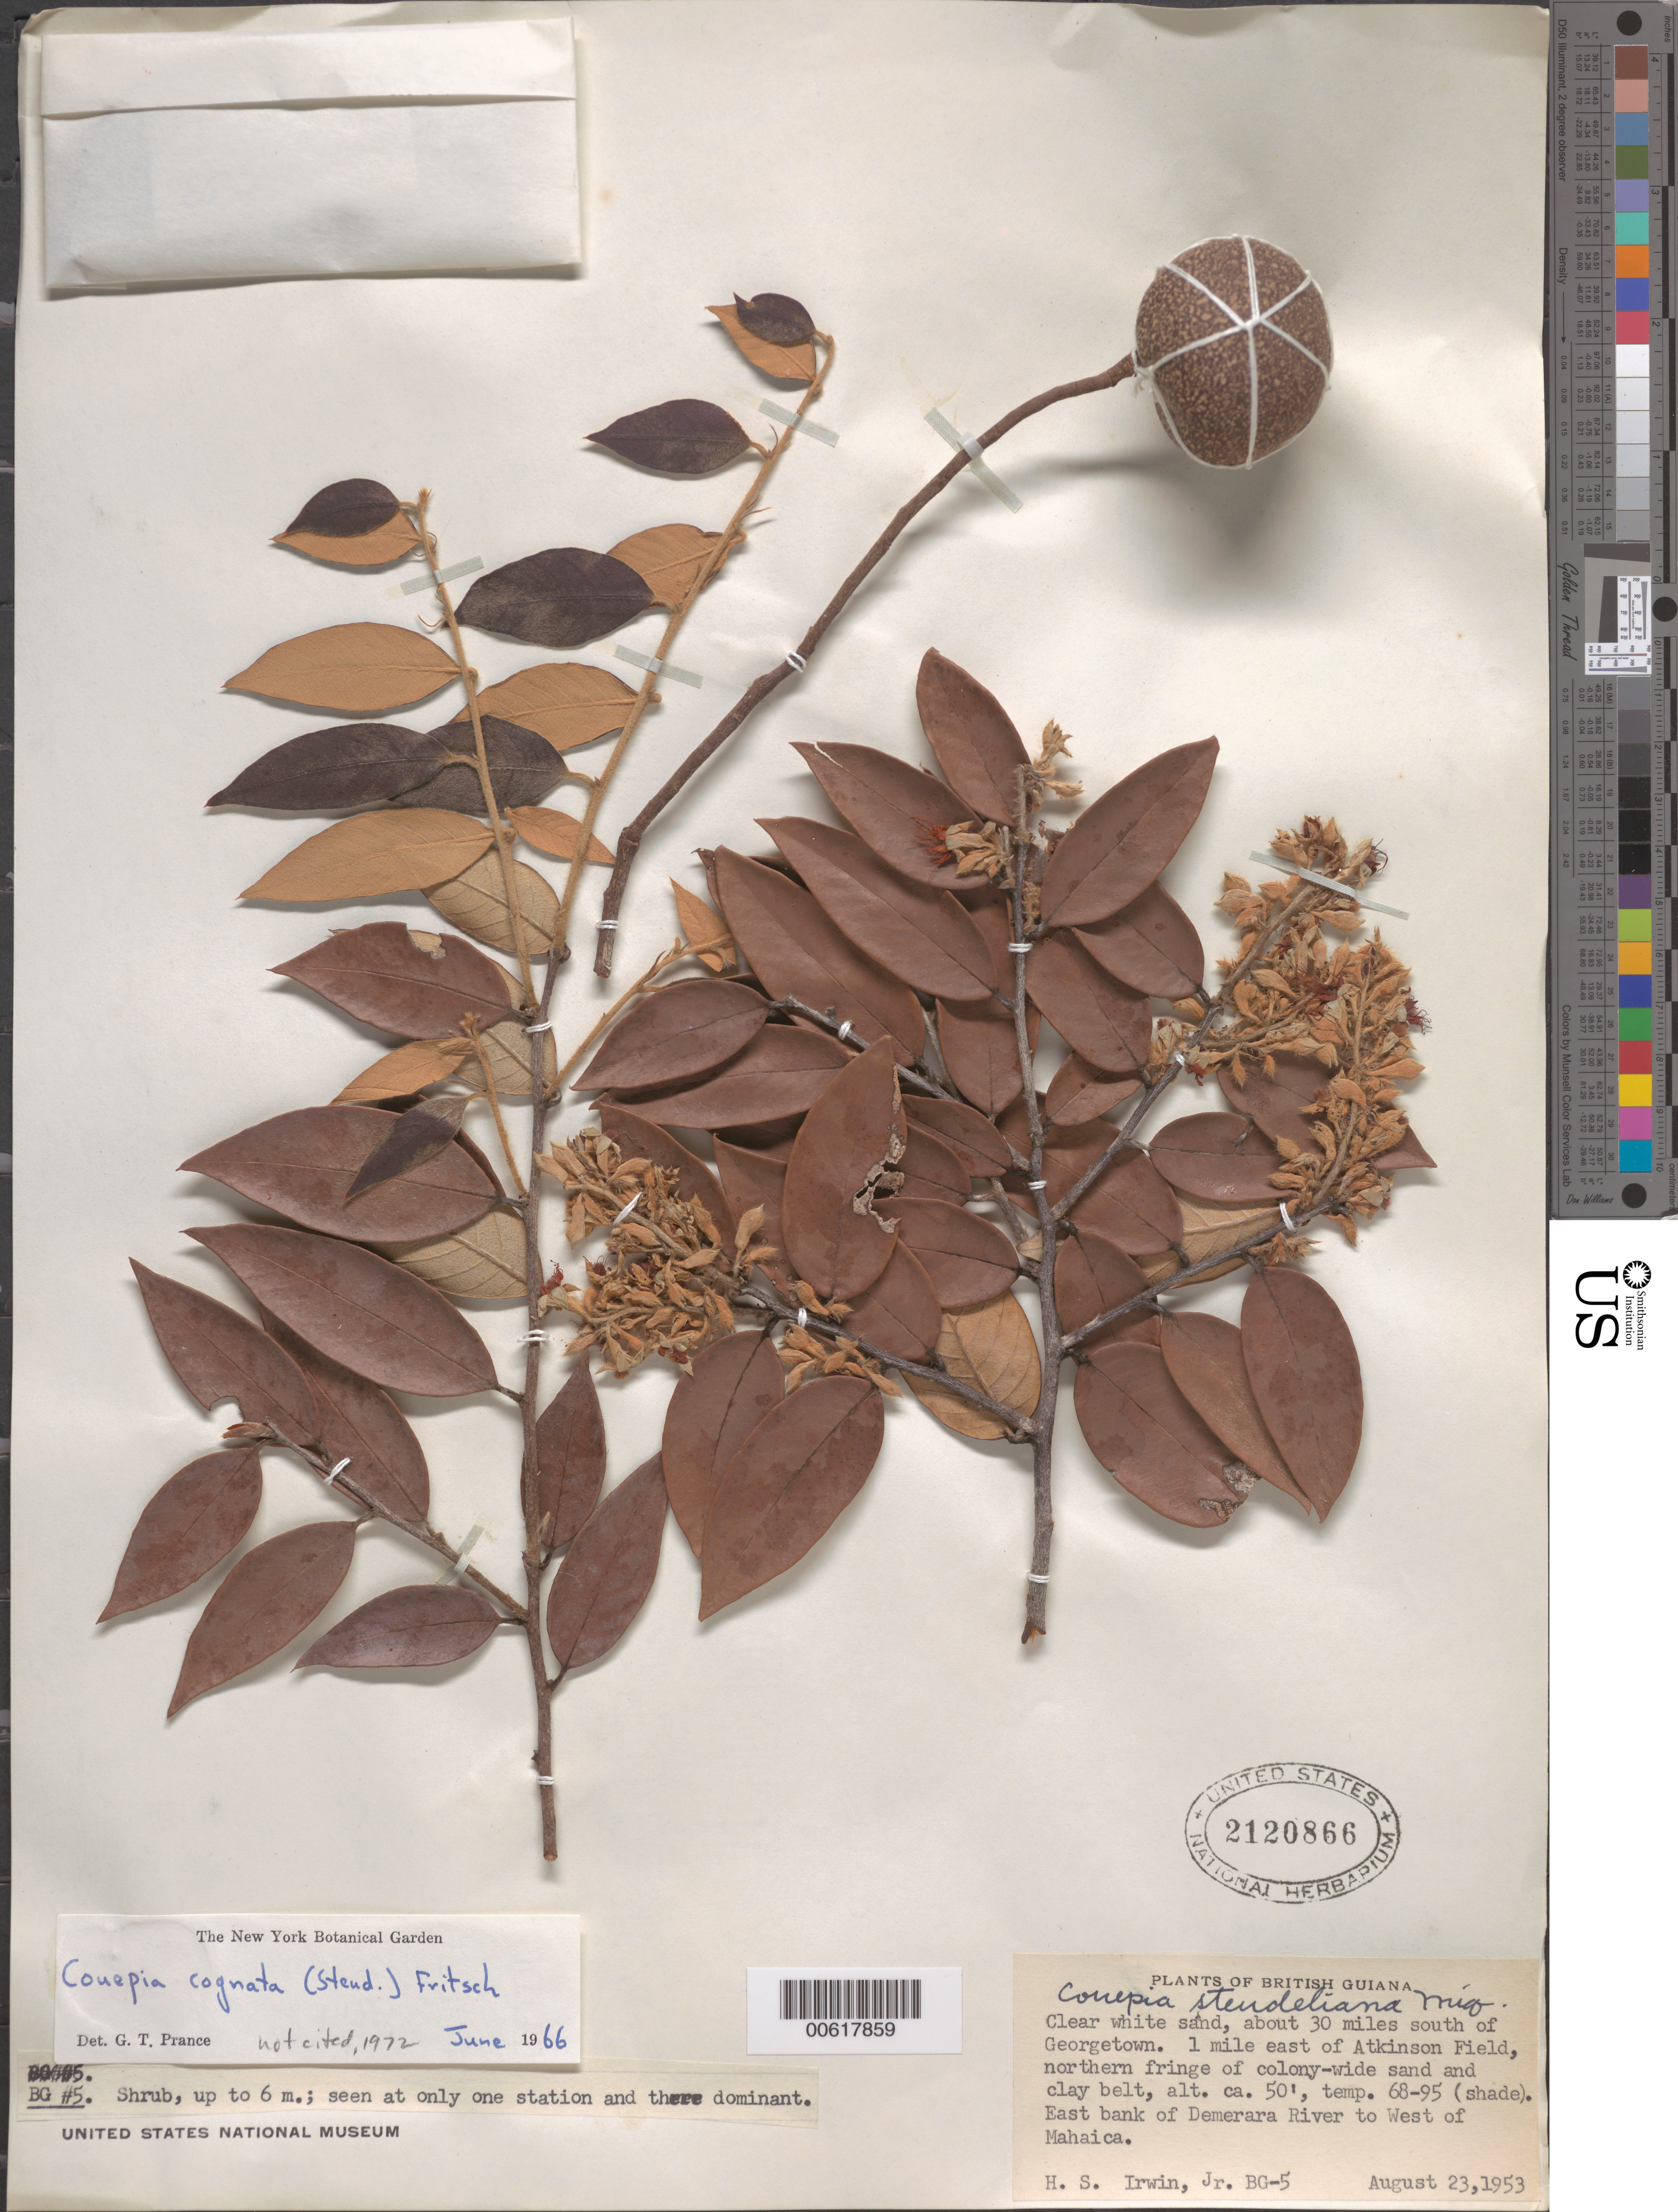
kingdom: Plantae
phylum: Tracheophyta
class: Magnoliopsida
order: Malpighiales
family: Chrysobalanaceae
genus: Gaulettia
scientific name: Gaulettia cognata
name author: (Steud.) Sothers & Prance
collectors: H. Irwin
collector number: BG 5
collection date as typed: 23-Aug-53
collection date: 1953-08-23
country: Guyana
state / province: Demerara-Mahaica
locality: Atkinson Field, 1 mi. E of , Demerara R., E bank to W of Mahaica, ca. 30 mi. S of Georgetown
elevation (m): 15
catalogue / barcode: US 2120866